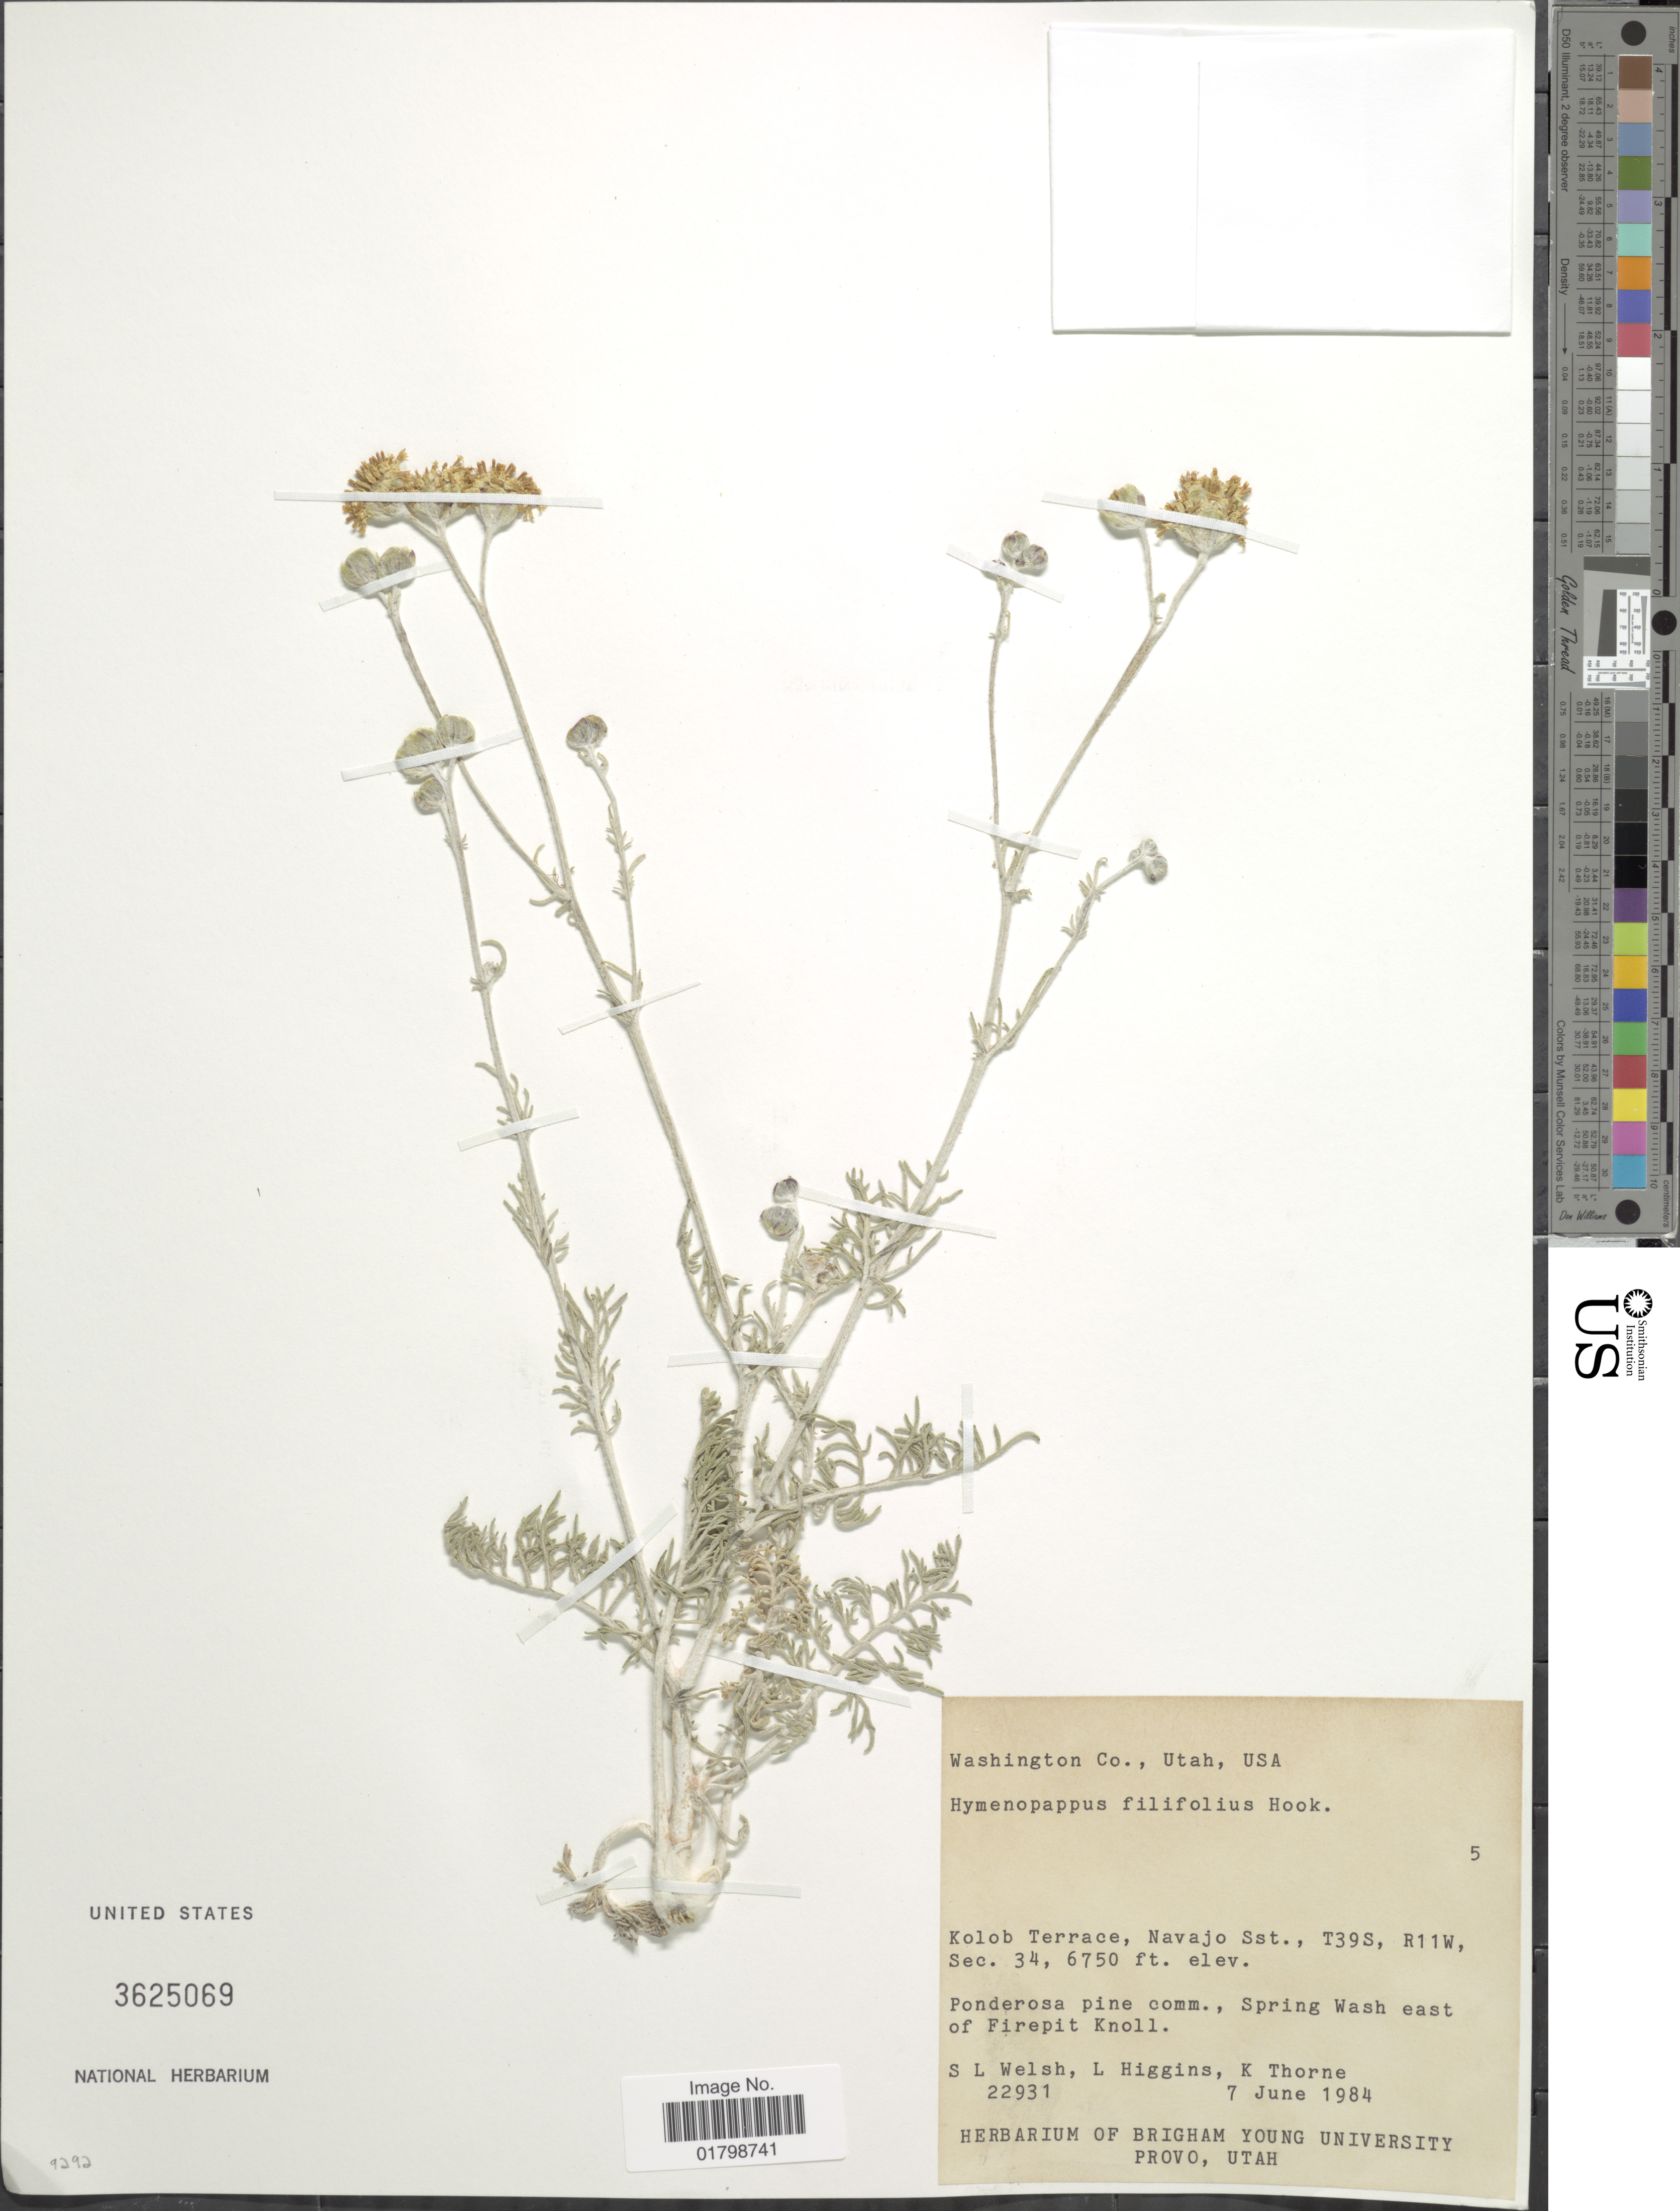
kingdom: Plantae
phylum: Tracheophyta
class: Magnoliopsida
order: Asterales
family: Asteraceae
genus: Hymenopappus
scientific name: Hymenopappus filifolius var. filifolius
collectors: S. Welsh, L. Higgins & K. Thorne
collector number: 22931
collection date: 1984-06-07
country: United States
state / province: Utah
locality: Washington Co., Kolob Terrace, Navajo Sst., T39S, R11W, Sec. 34, Spring Wash east of Firepit Knoll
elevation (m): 2057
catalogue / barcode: US 3625069